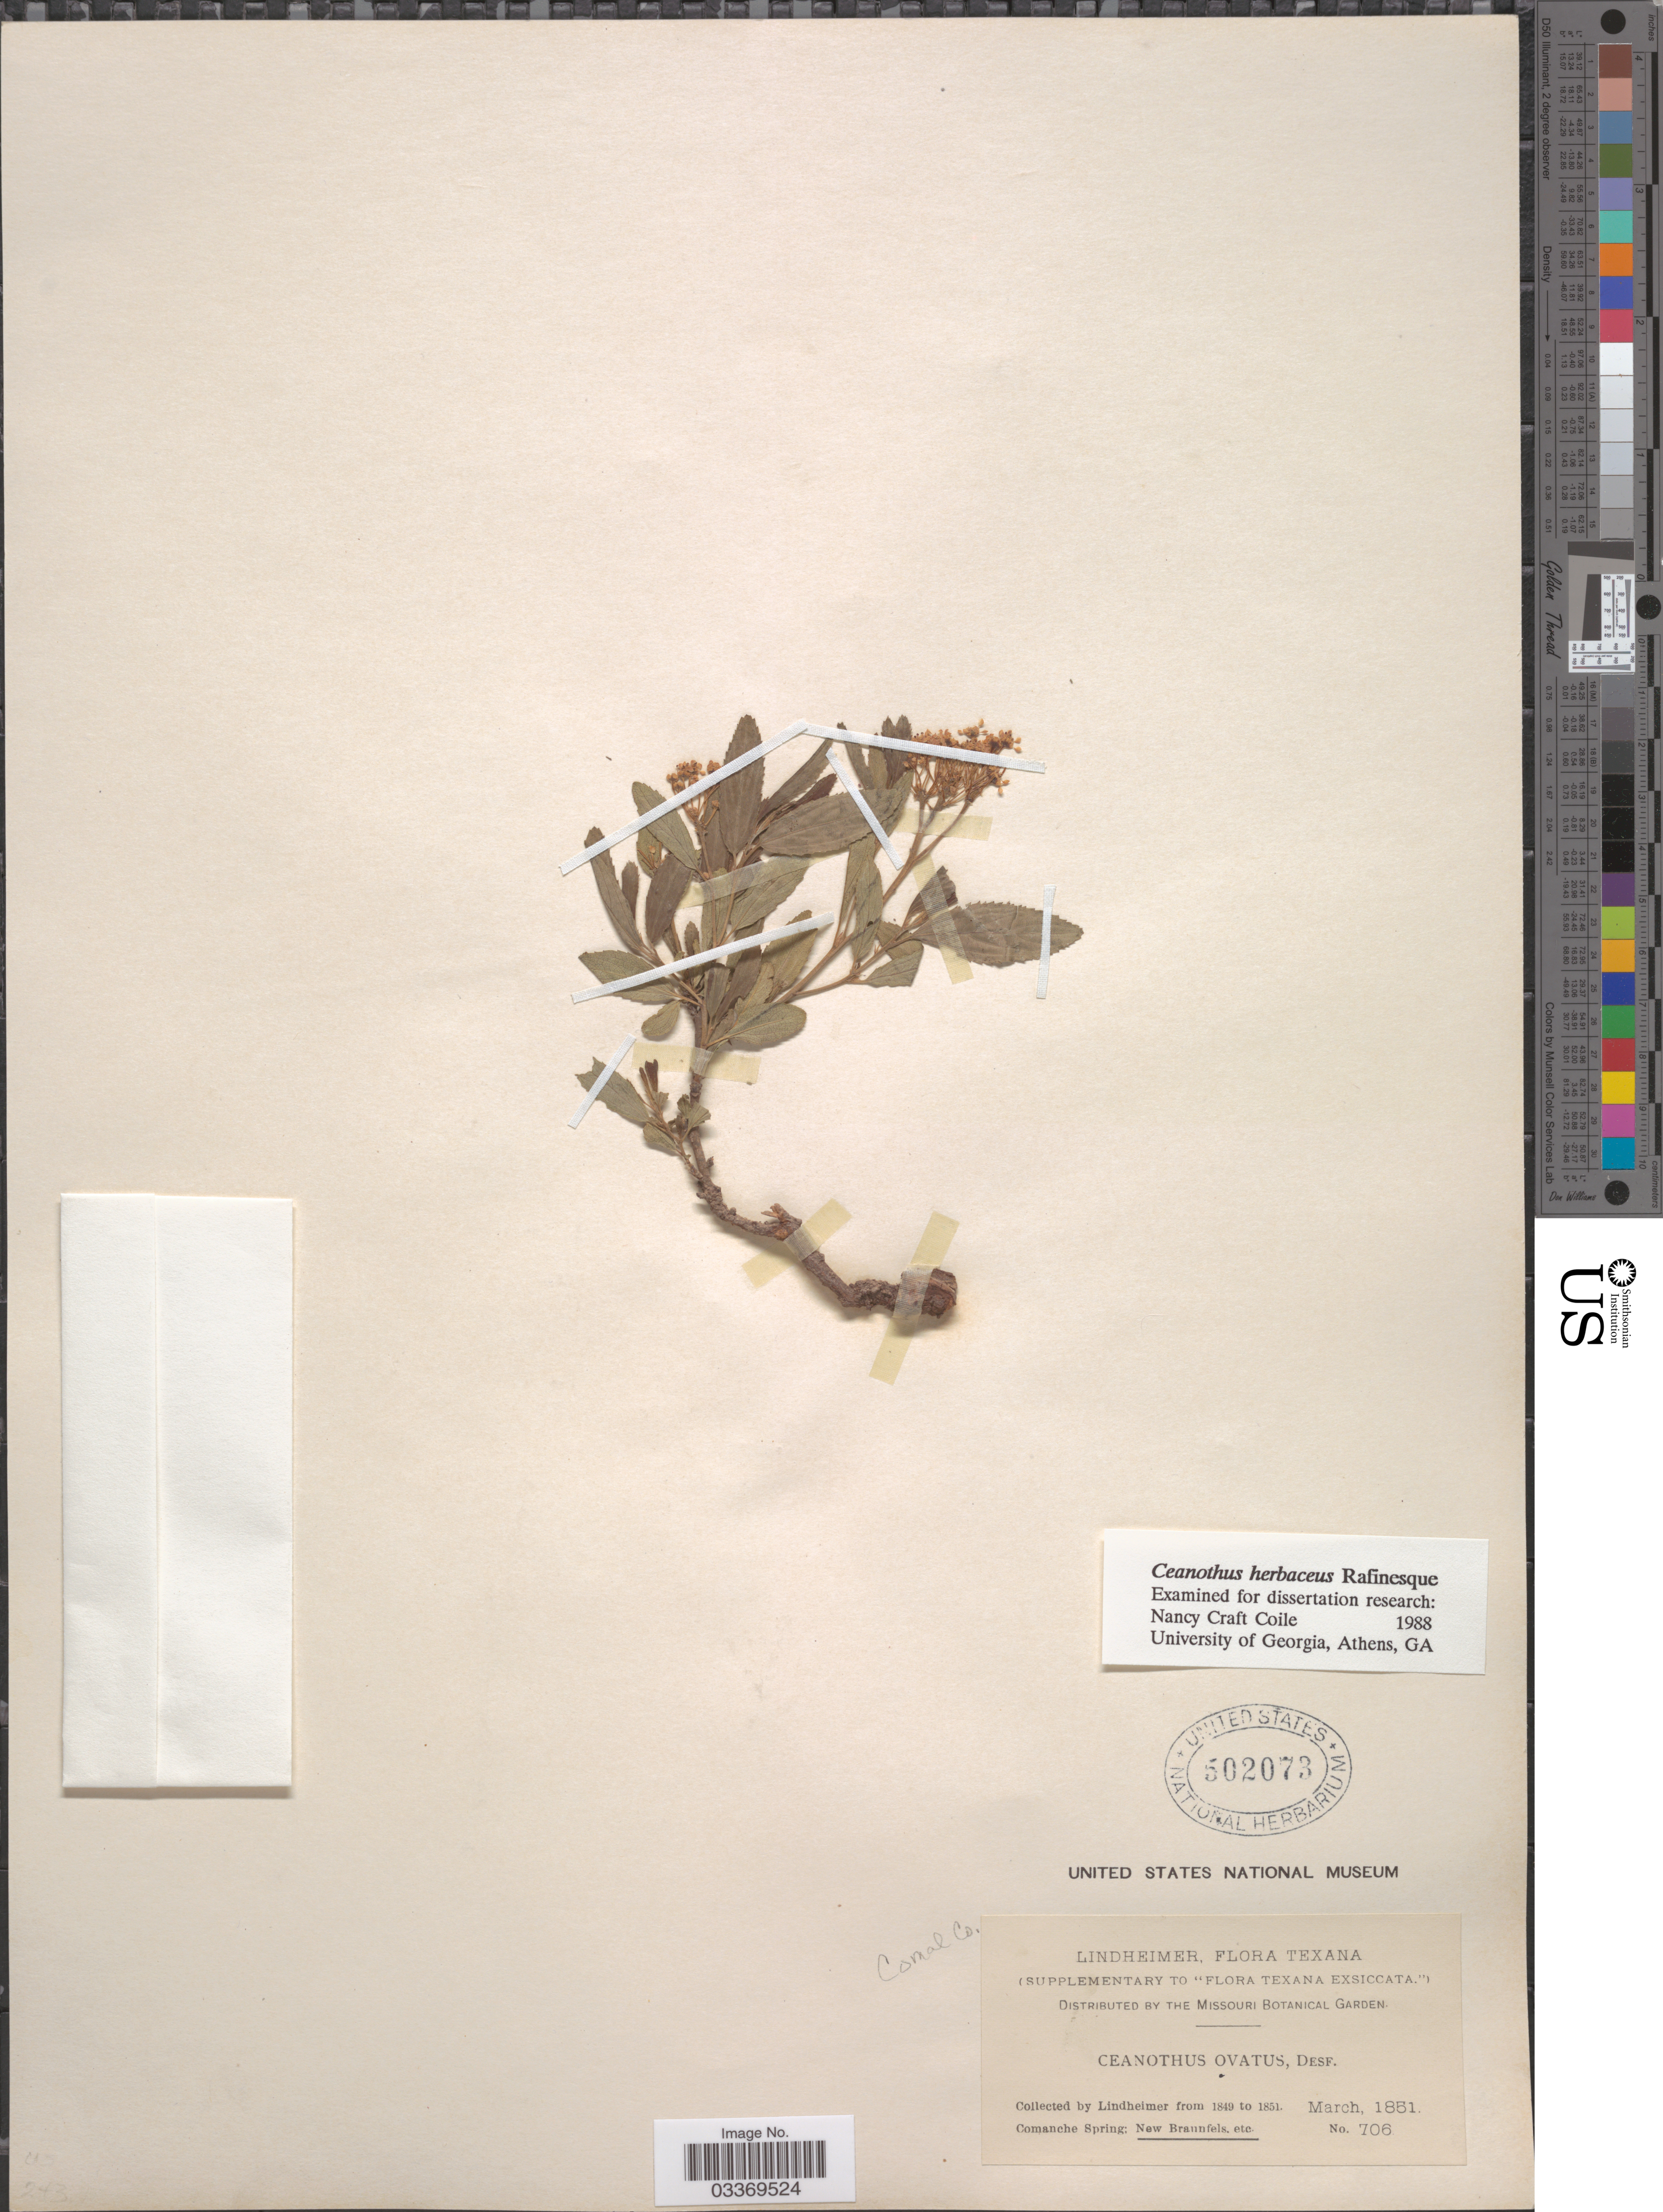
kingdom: Plantae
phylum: Tracheophyta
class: Magnoliopsida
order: Rosales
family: Rhamnaceae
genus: Ceanothus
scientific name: Ceanothus ovatus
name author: Desf.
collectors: -. Lindheimer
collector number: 706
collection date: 1851-03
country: United States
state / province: Texas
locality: Comanche Spring: New Braunfels, etc. Comal Co.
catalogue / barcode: US 502073